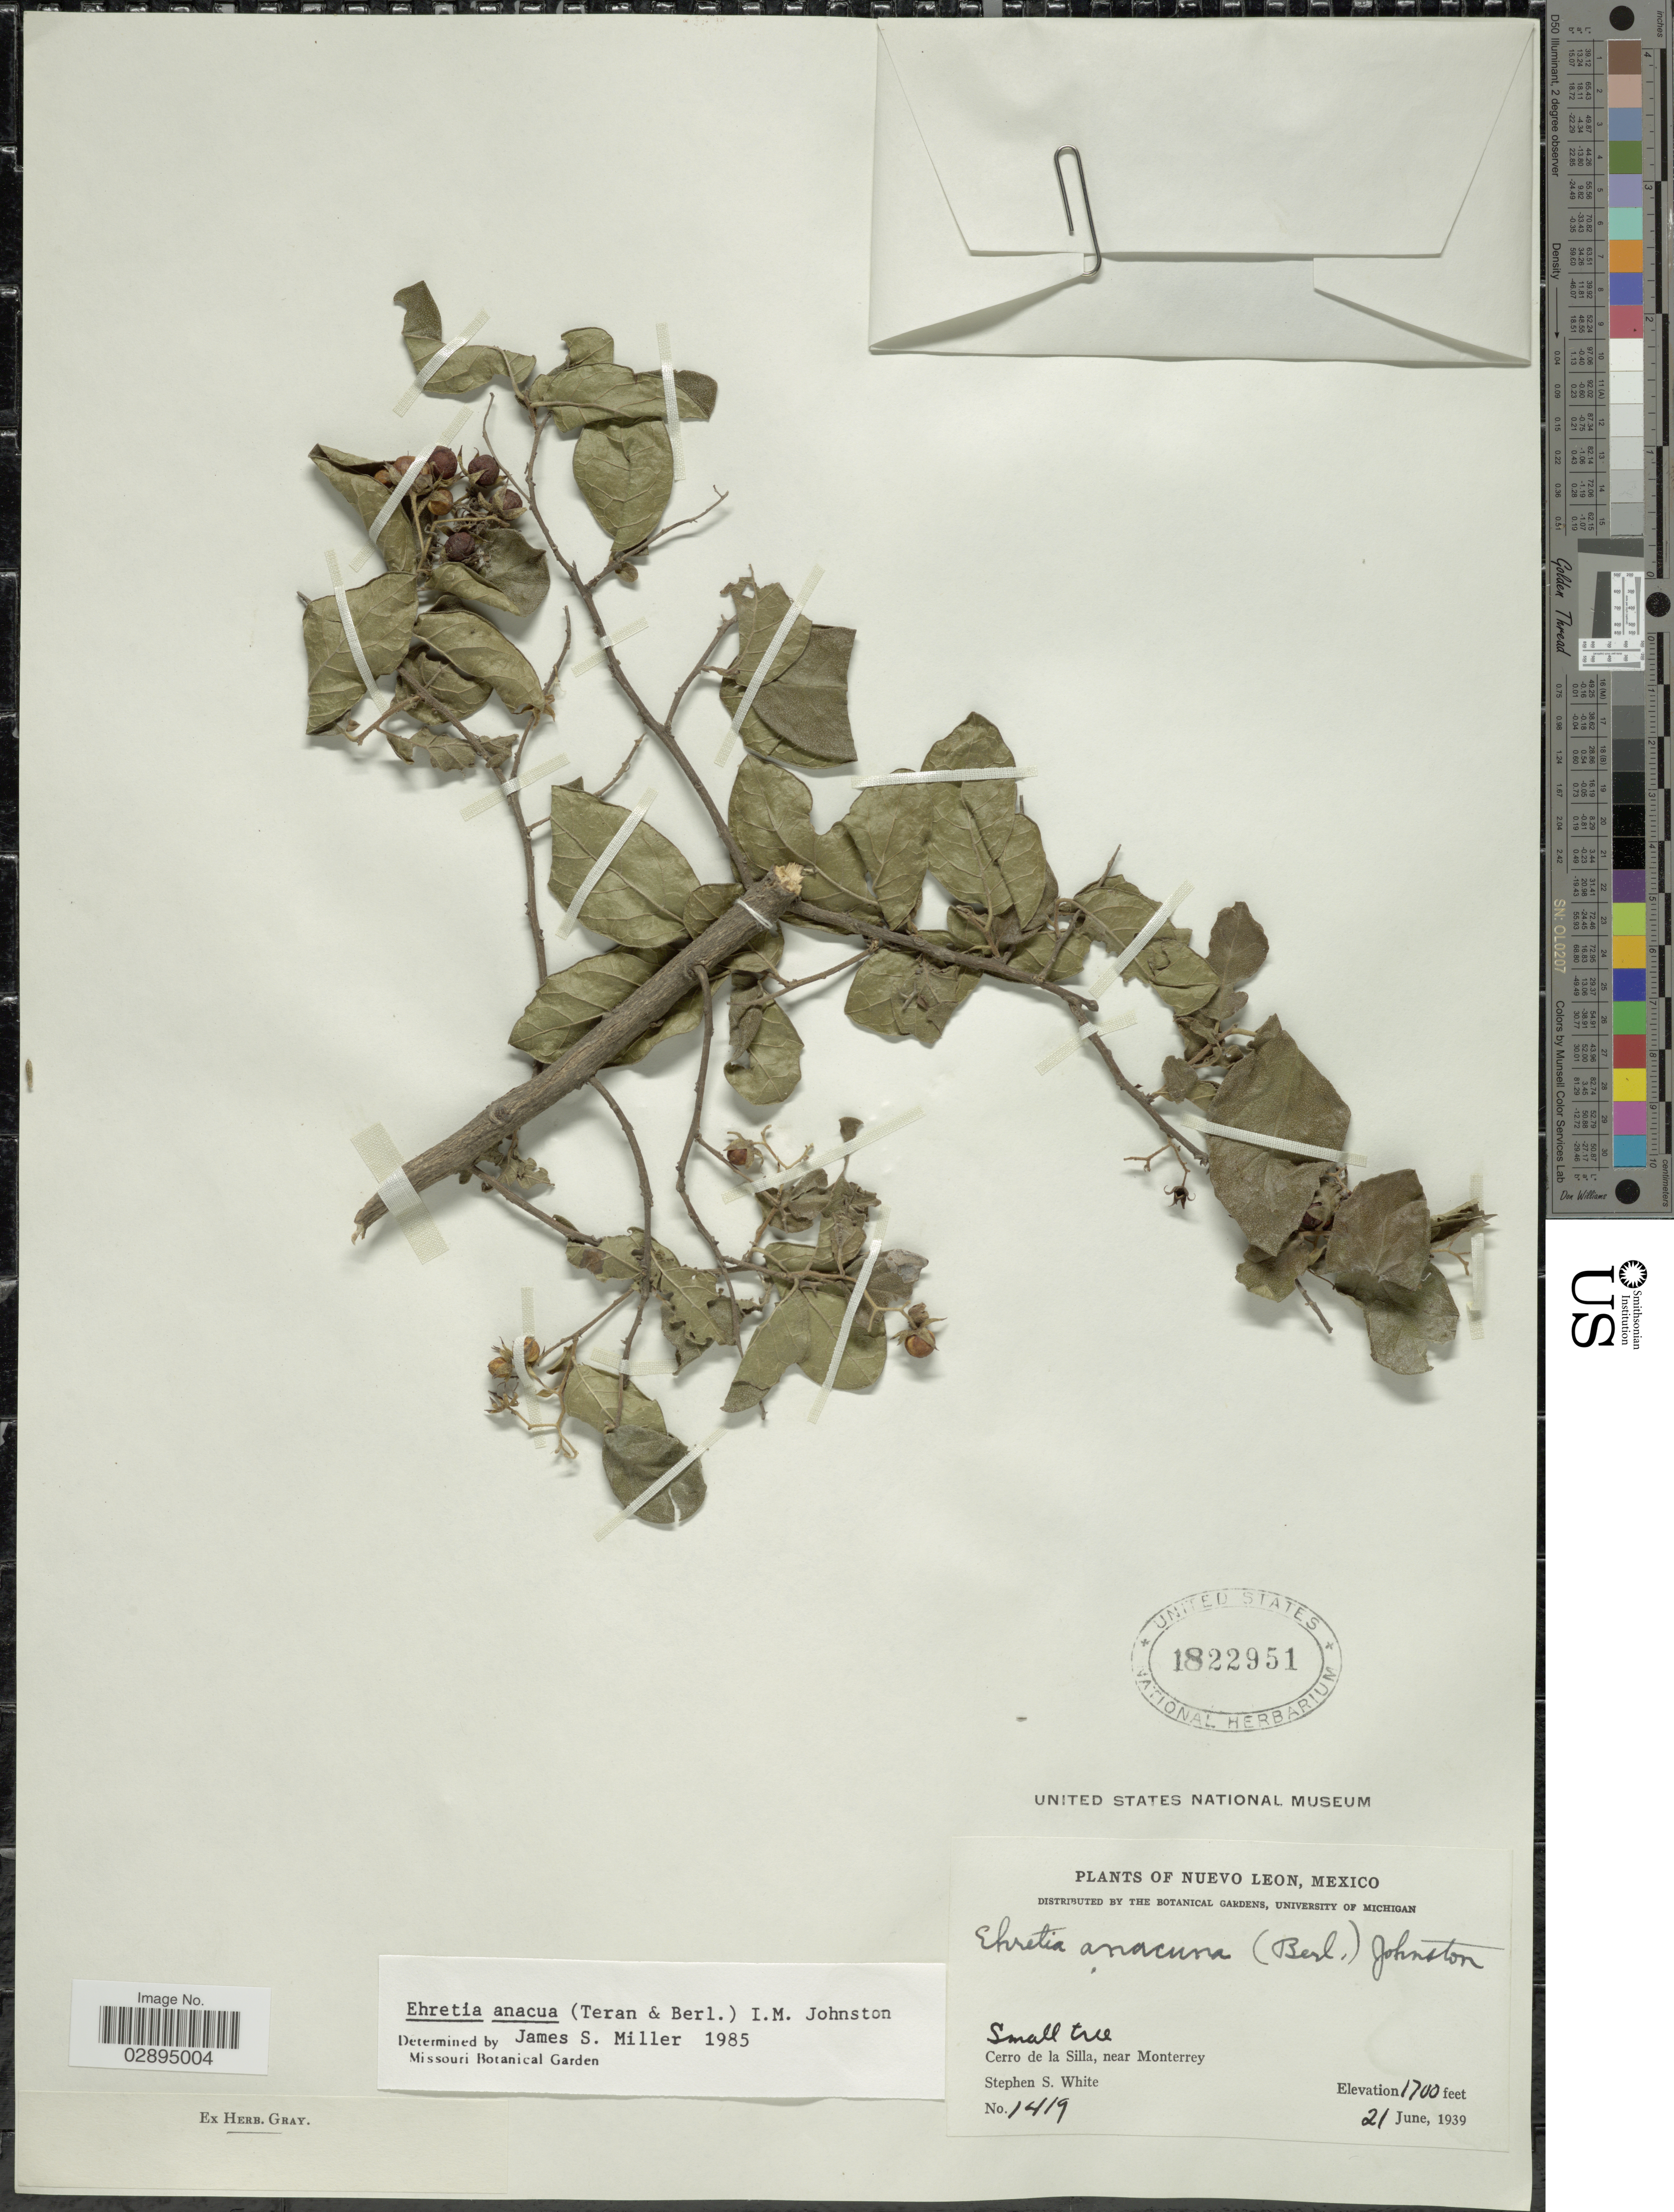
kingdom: Plantae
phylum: Tracheophyta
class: Magnoliopsida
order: Boraginales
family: Ehretiaceae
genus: Ehretia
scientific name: Ehretia anacua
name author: (Terán & Berland.) I.M. Johnst.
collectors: S. S. White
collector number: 1419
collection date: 1939-06-21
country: Mexico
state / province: Nuevo León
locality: Cerro de la Silla, near Monterrey.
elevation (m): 518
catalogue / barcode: US 1822951